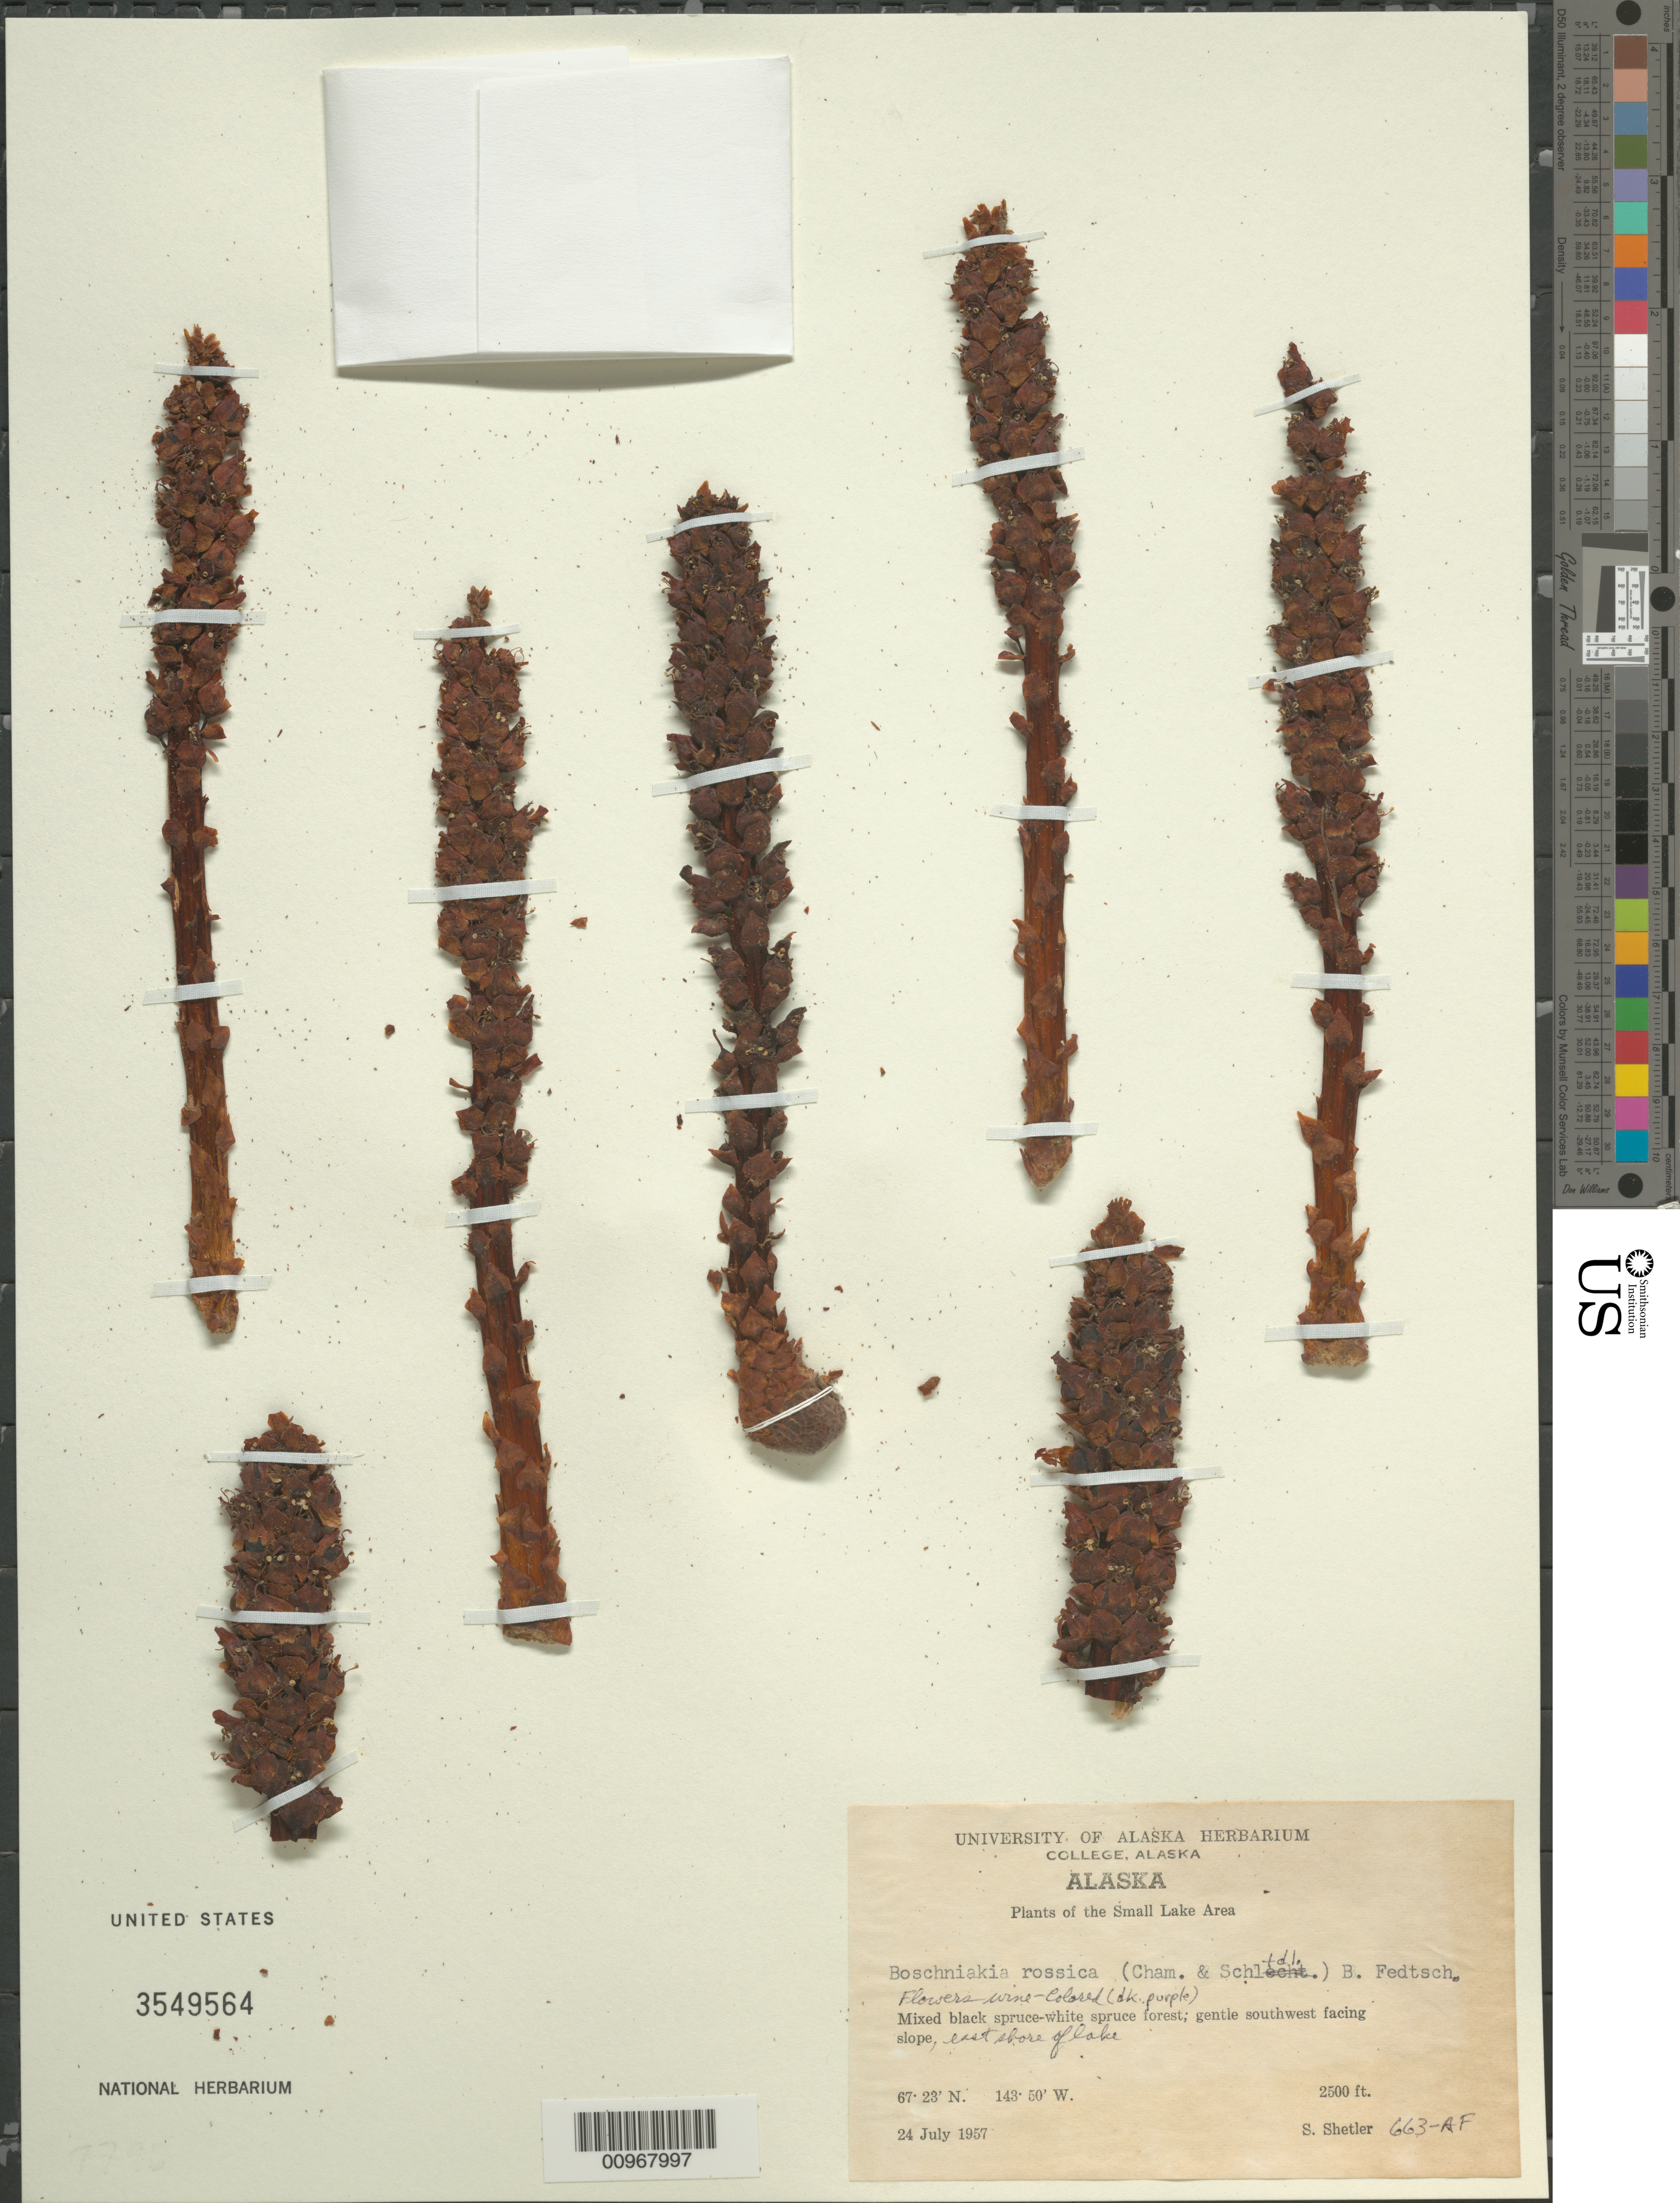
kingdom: Plantae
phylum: Tracheophyta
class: Magnoliopsida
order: Lamiales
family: Orobanchaceae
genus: Boschniakia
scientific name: Boschniakia rossica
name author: (Cham. & Schltdl.) B. Fedtsch.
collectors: S. Shetler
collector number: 663-AF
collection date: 1957-07-24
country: United States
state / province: Alaska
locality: Small Lake Area. Gentle southwest facing slope, east shore of lake.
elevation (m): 762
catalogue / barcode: US 3549564